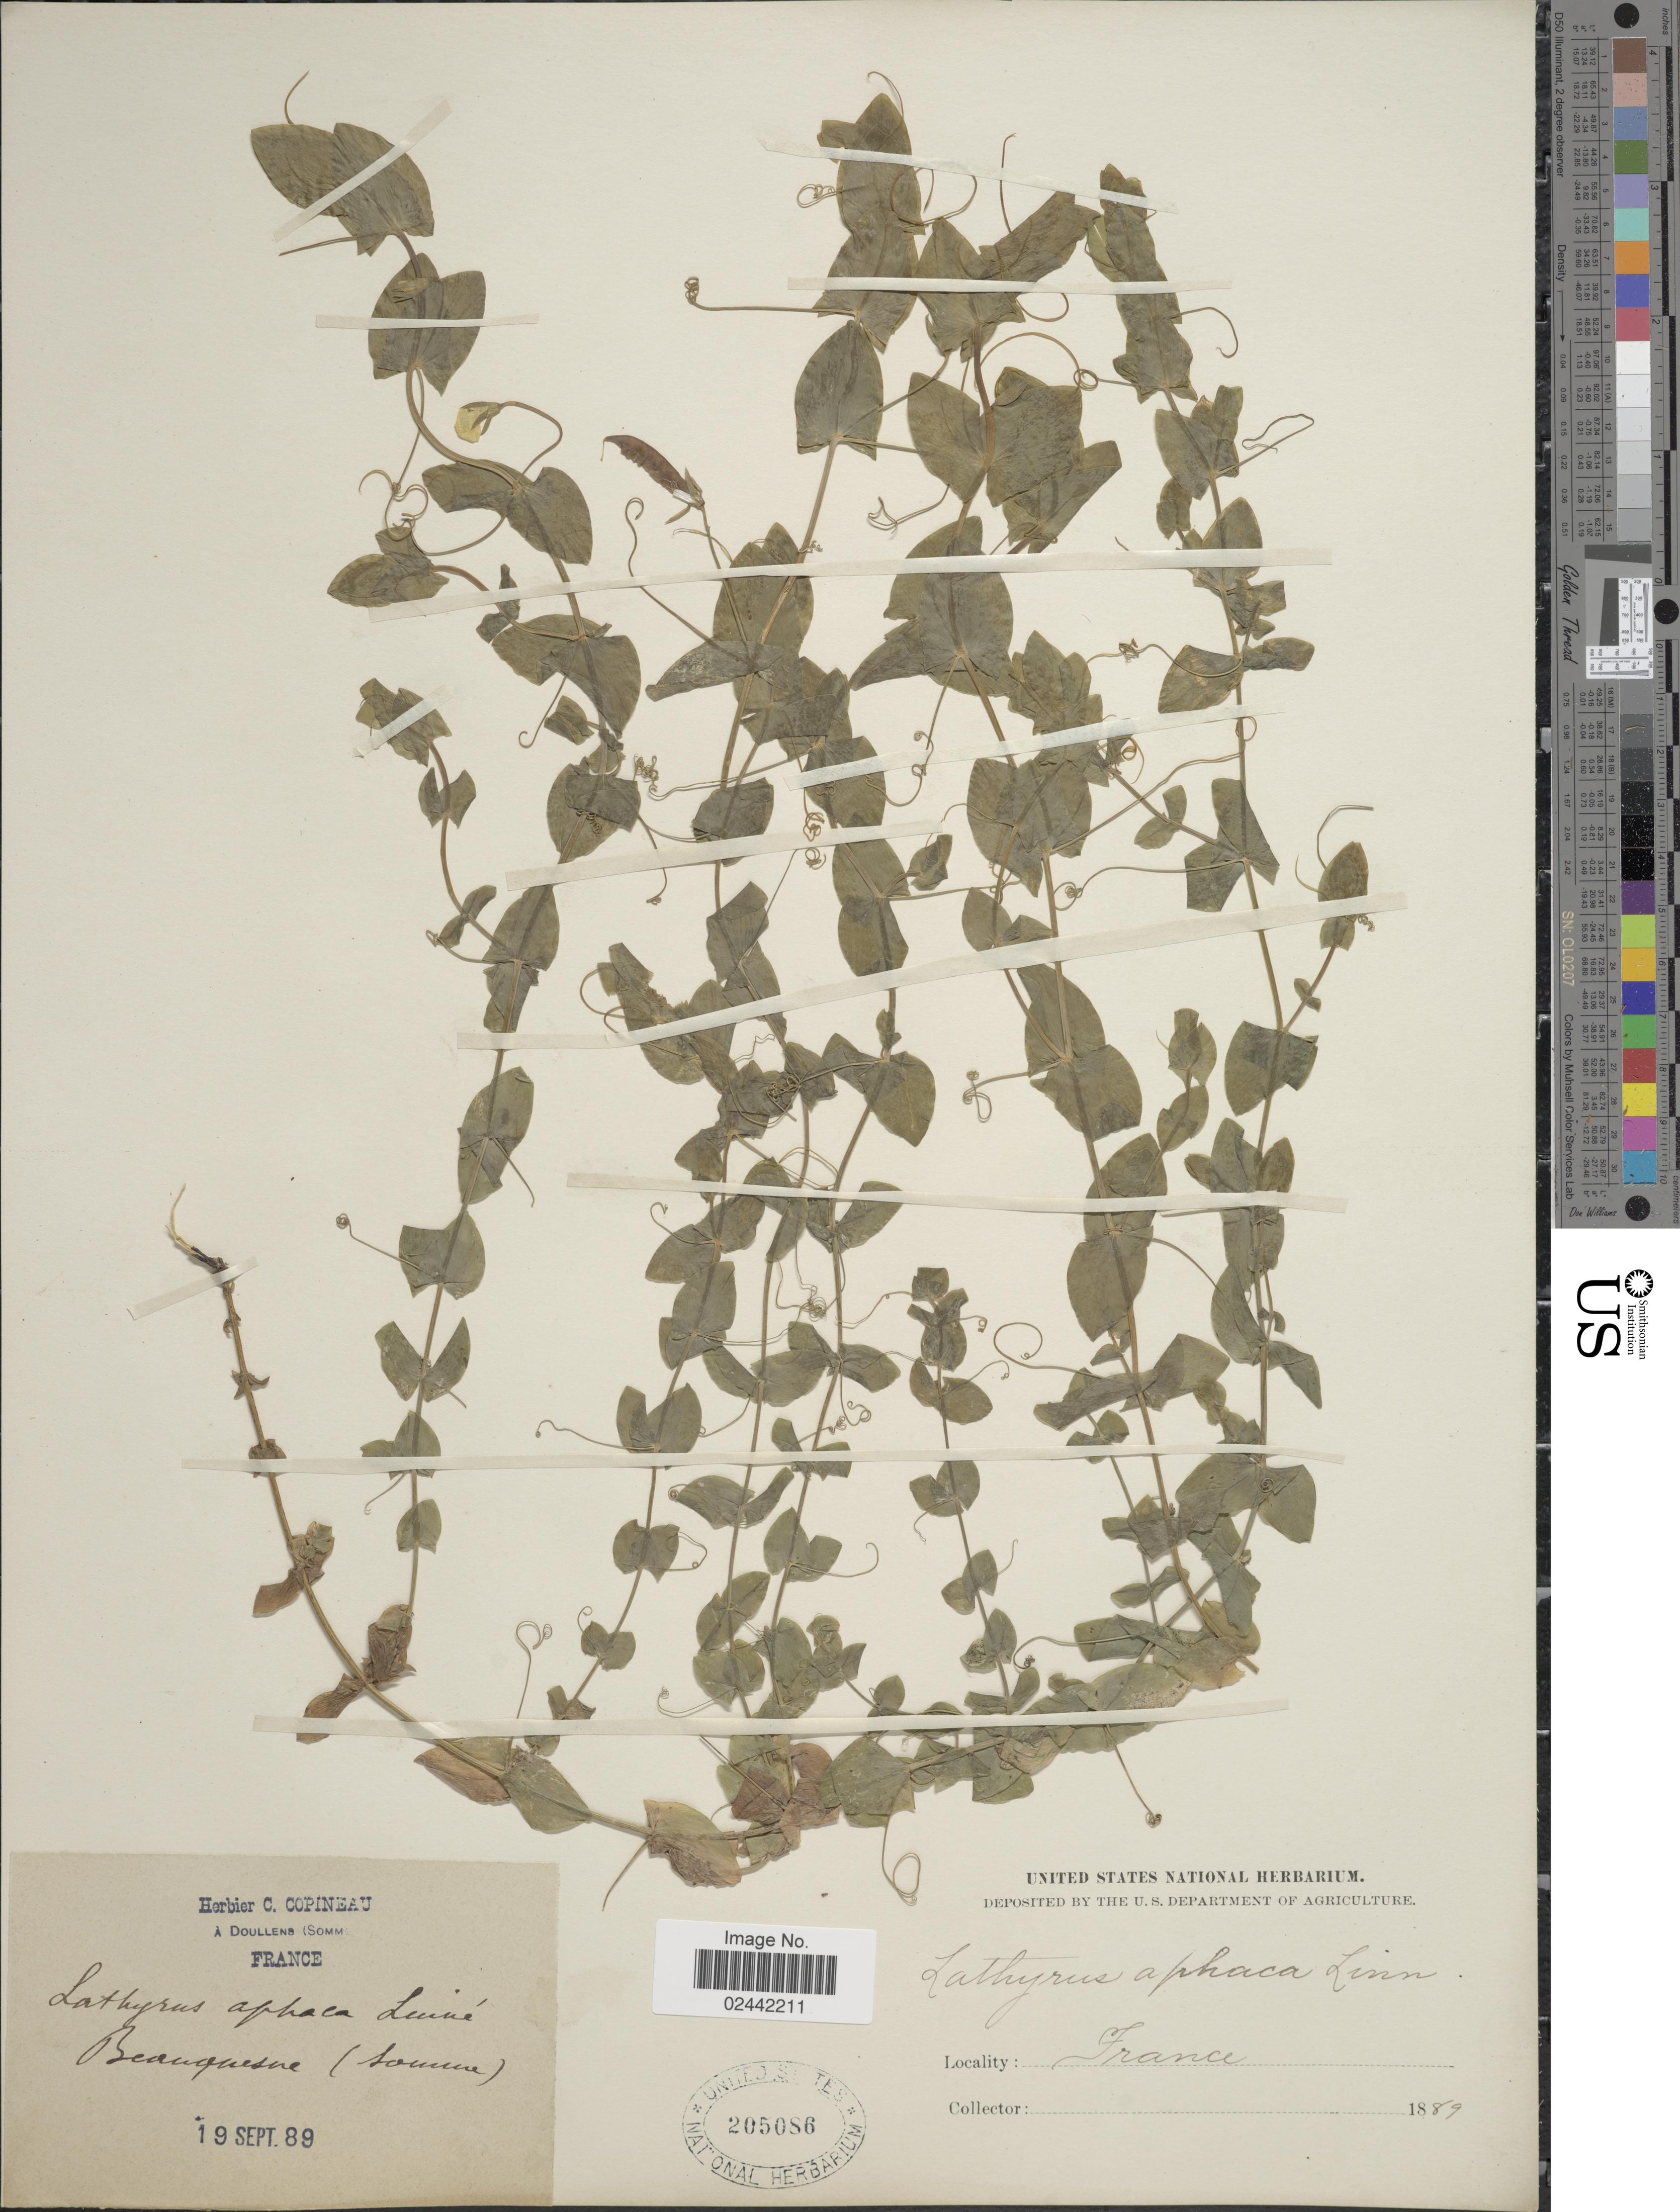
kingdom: Plantae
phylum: Tracheophyta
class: Magnoliopsida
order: Fabales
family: Fabaceae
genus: Lathyrus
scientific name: Lathyrus aphaca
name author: L.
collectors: ex herb. C. Copineau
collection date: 1889-09-19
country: France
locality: Beauquesne (Somme)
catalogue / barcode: US 205086